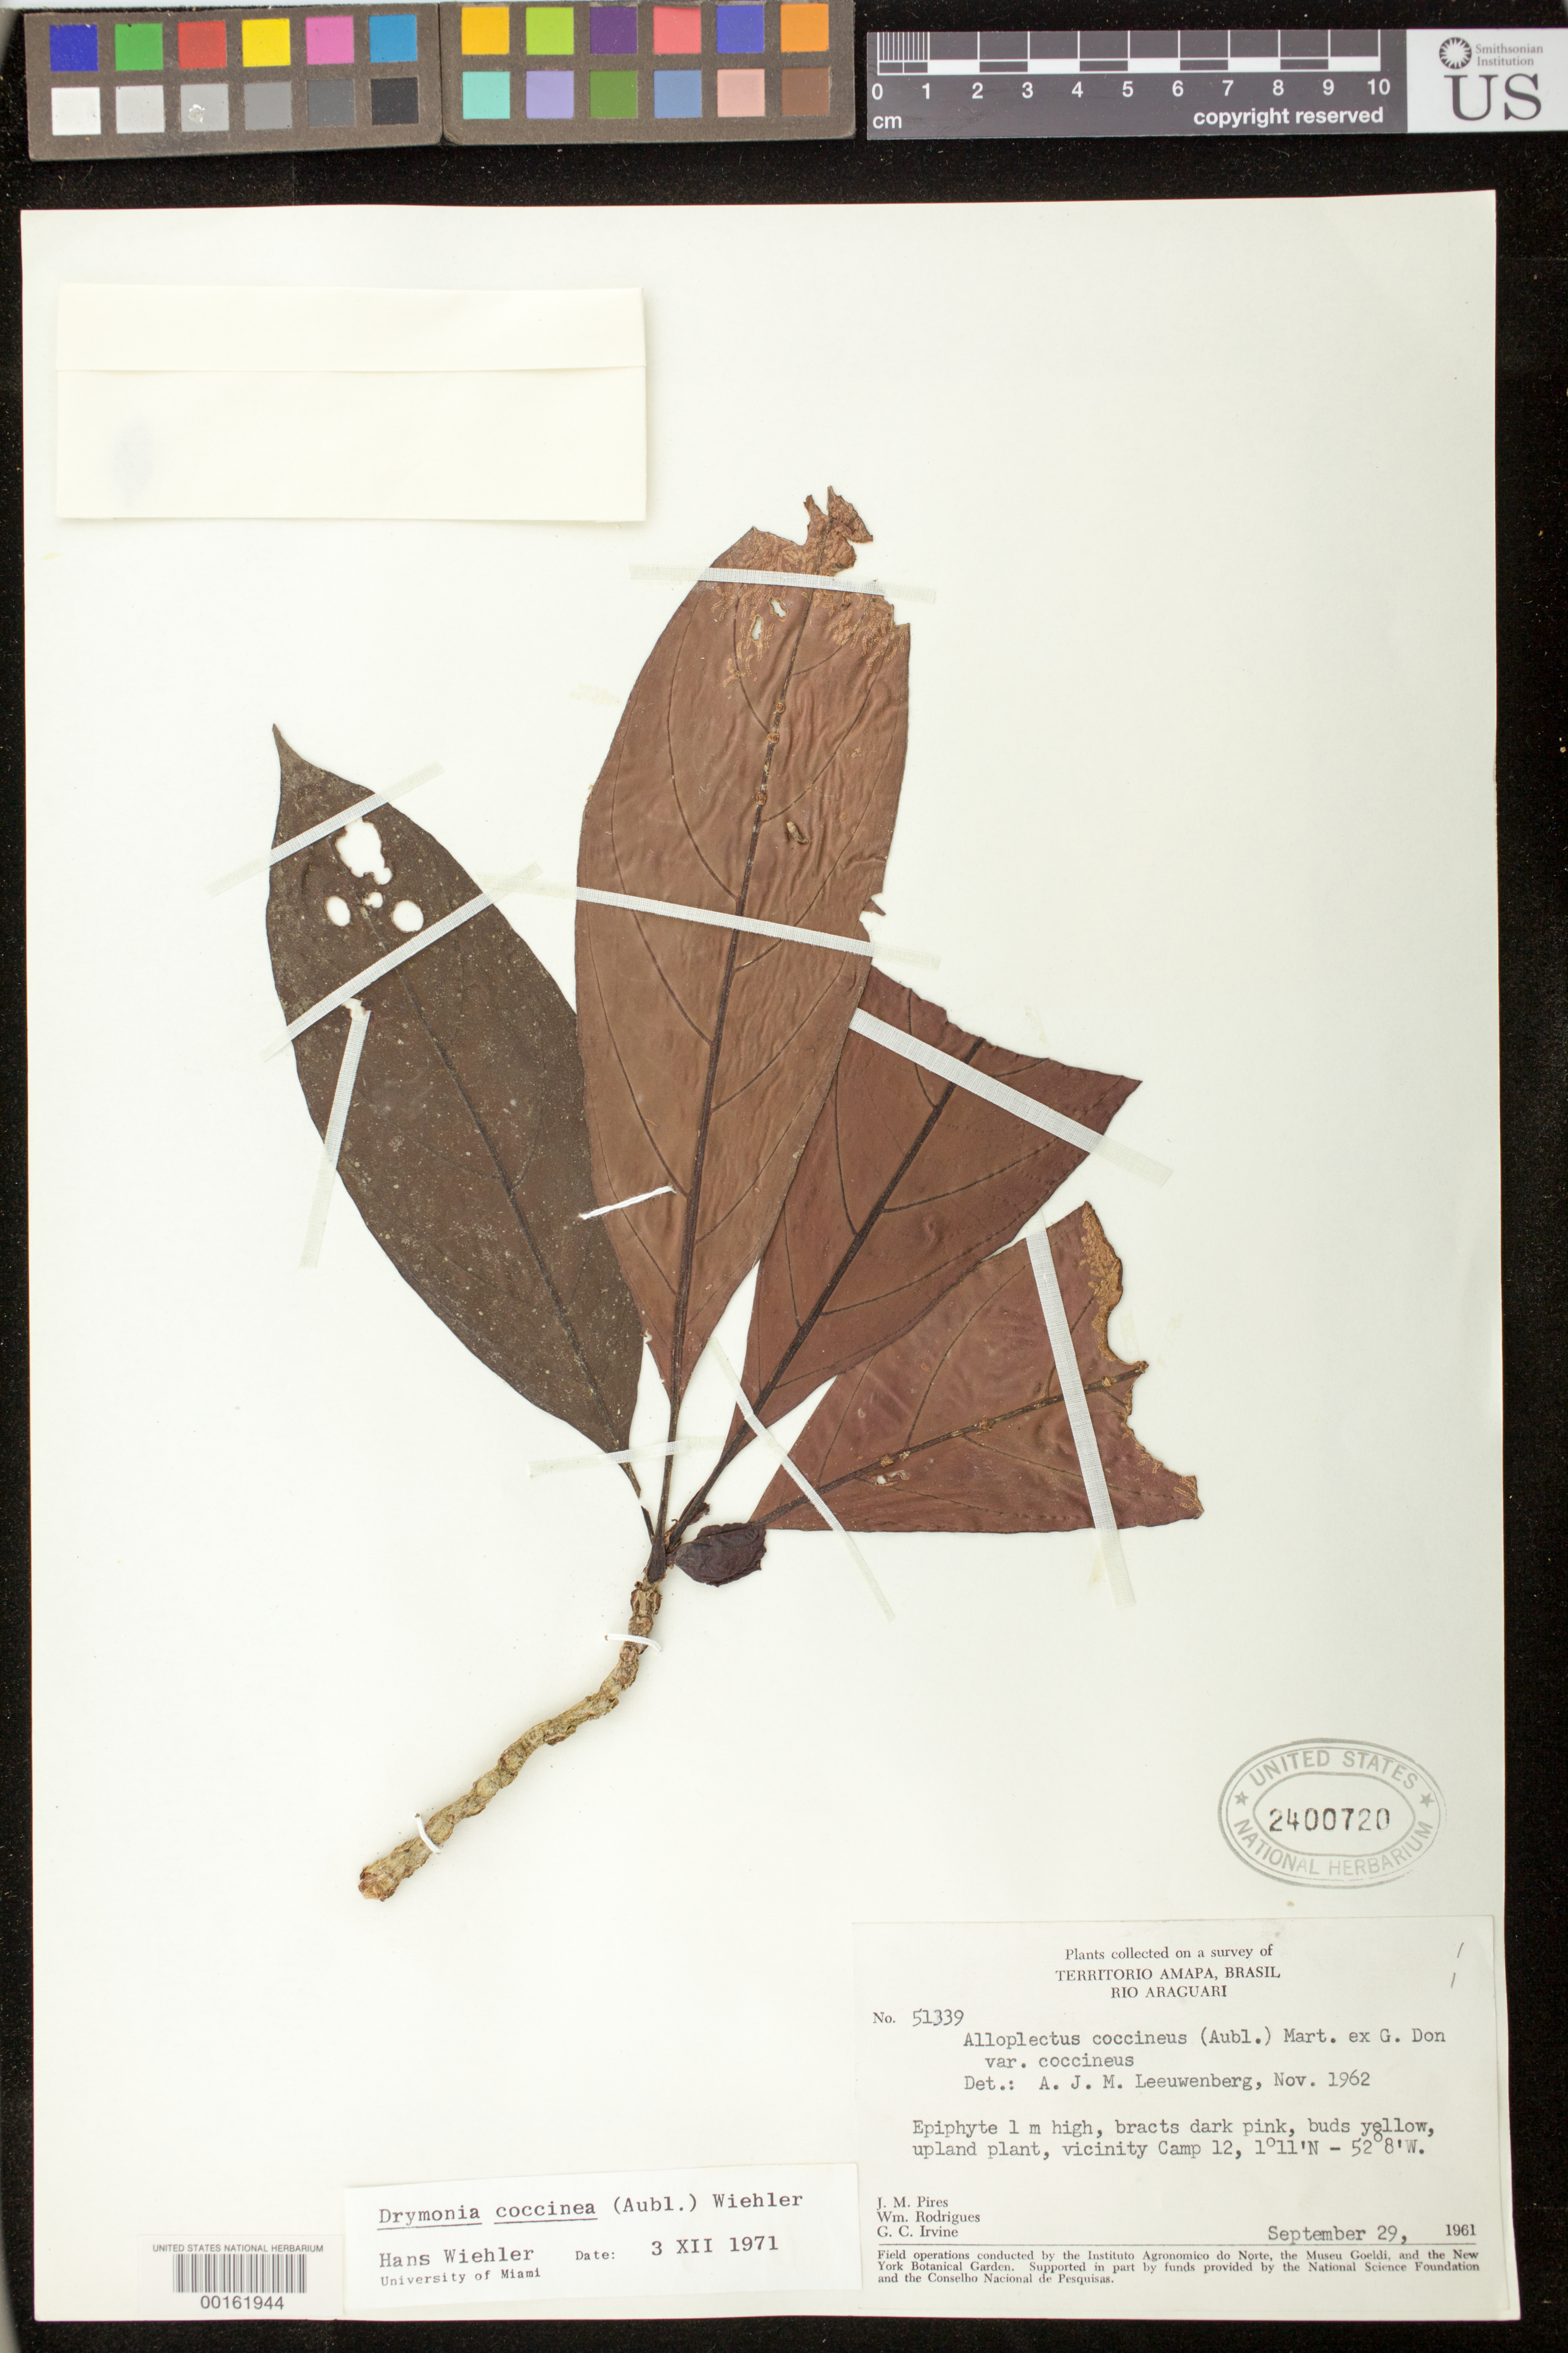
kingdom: Plantae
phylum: Tracheophyta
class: Magnoliopsida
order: Lamiales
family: Gesneriaceae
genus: Drymonia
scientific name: Drymonia coccinea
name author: (Aubl.) Wiehler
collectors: J. M. Pires & et al.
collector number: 51339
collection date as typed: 29 Sep 1961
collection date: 1961-09-29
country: Brazil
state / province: Amapá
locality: Rio Araguari, vicinity camp 12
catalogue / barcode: US 2400720